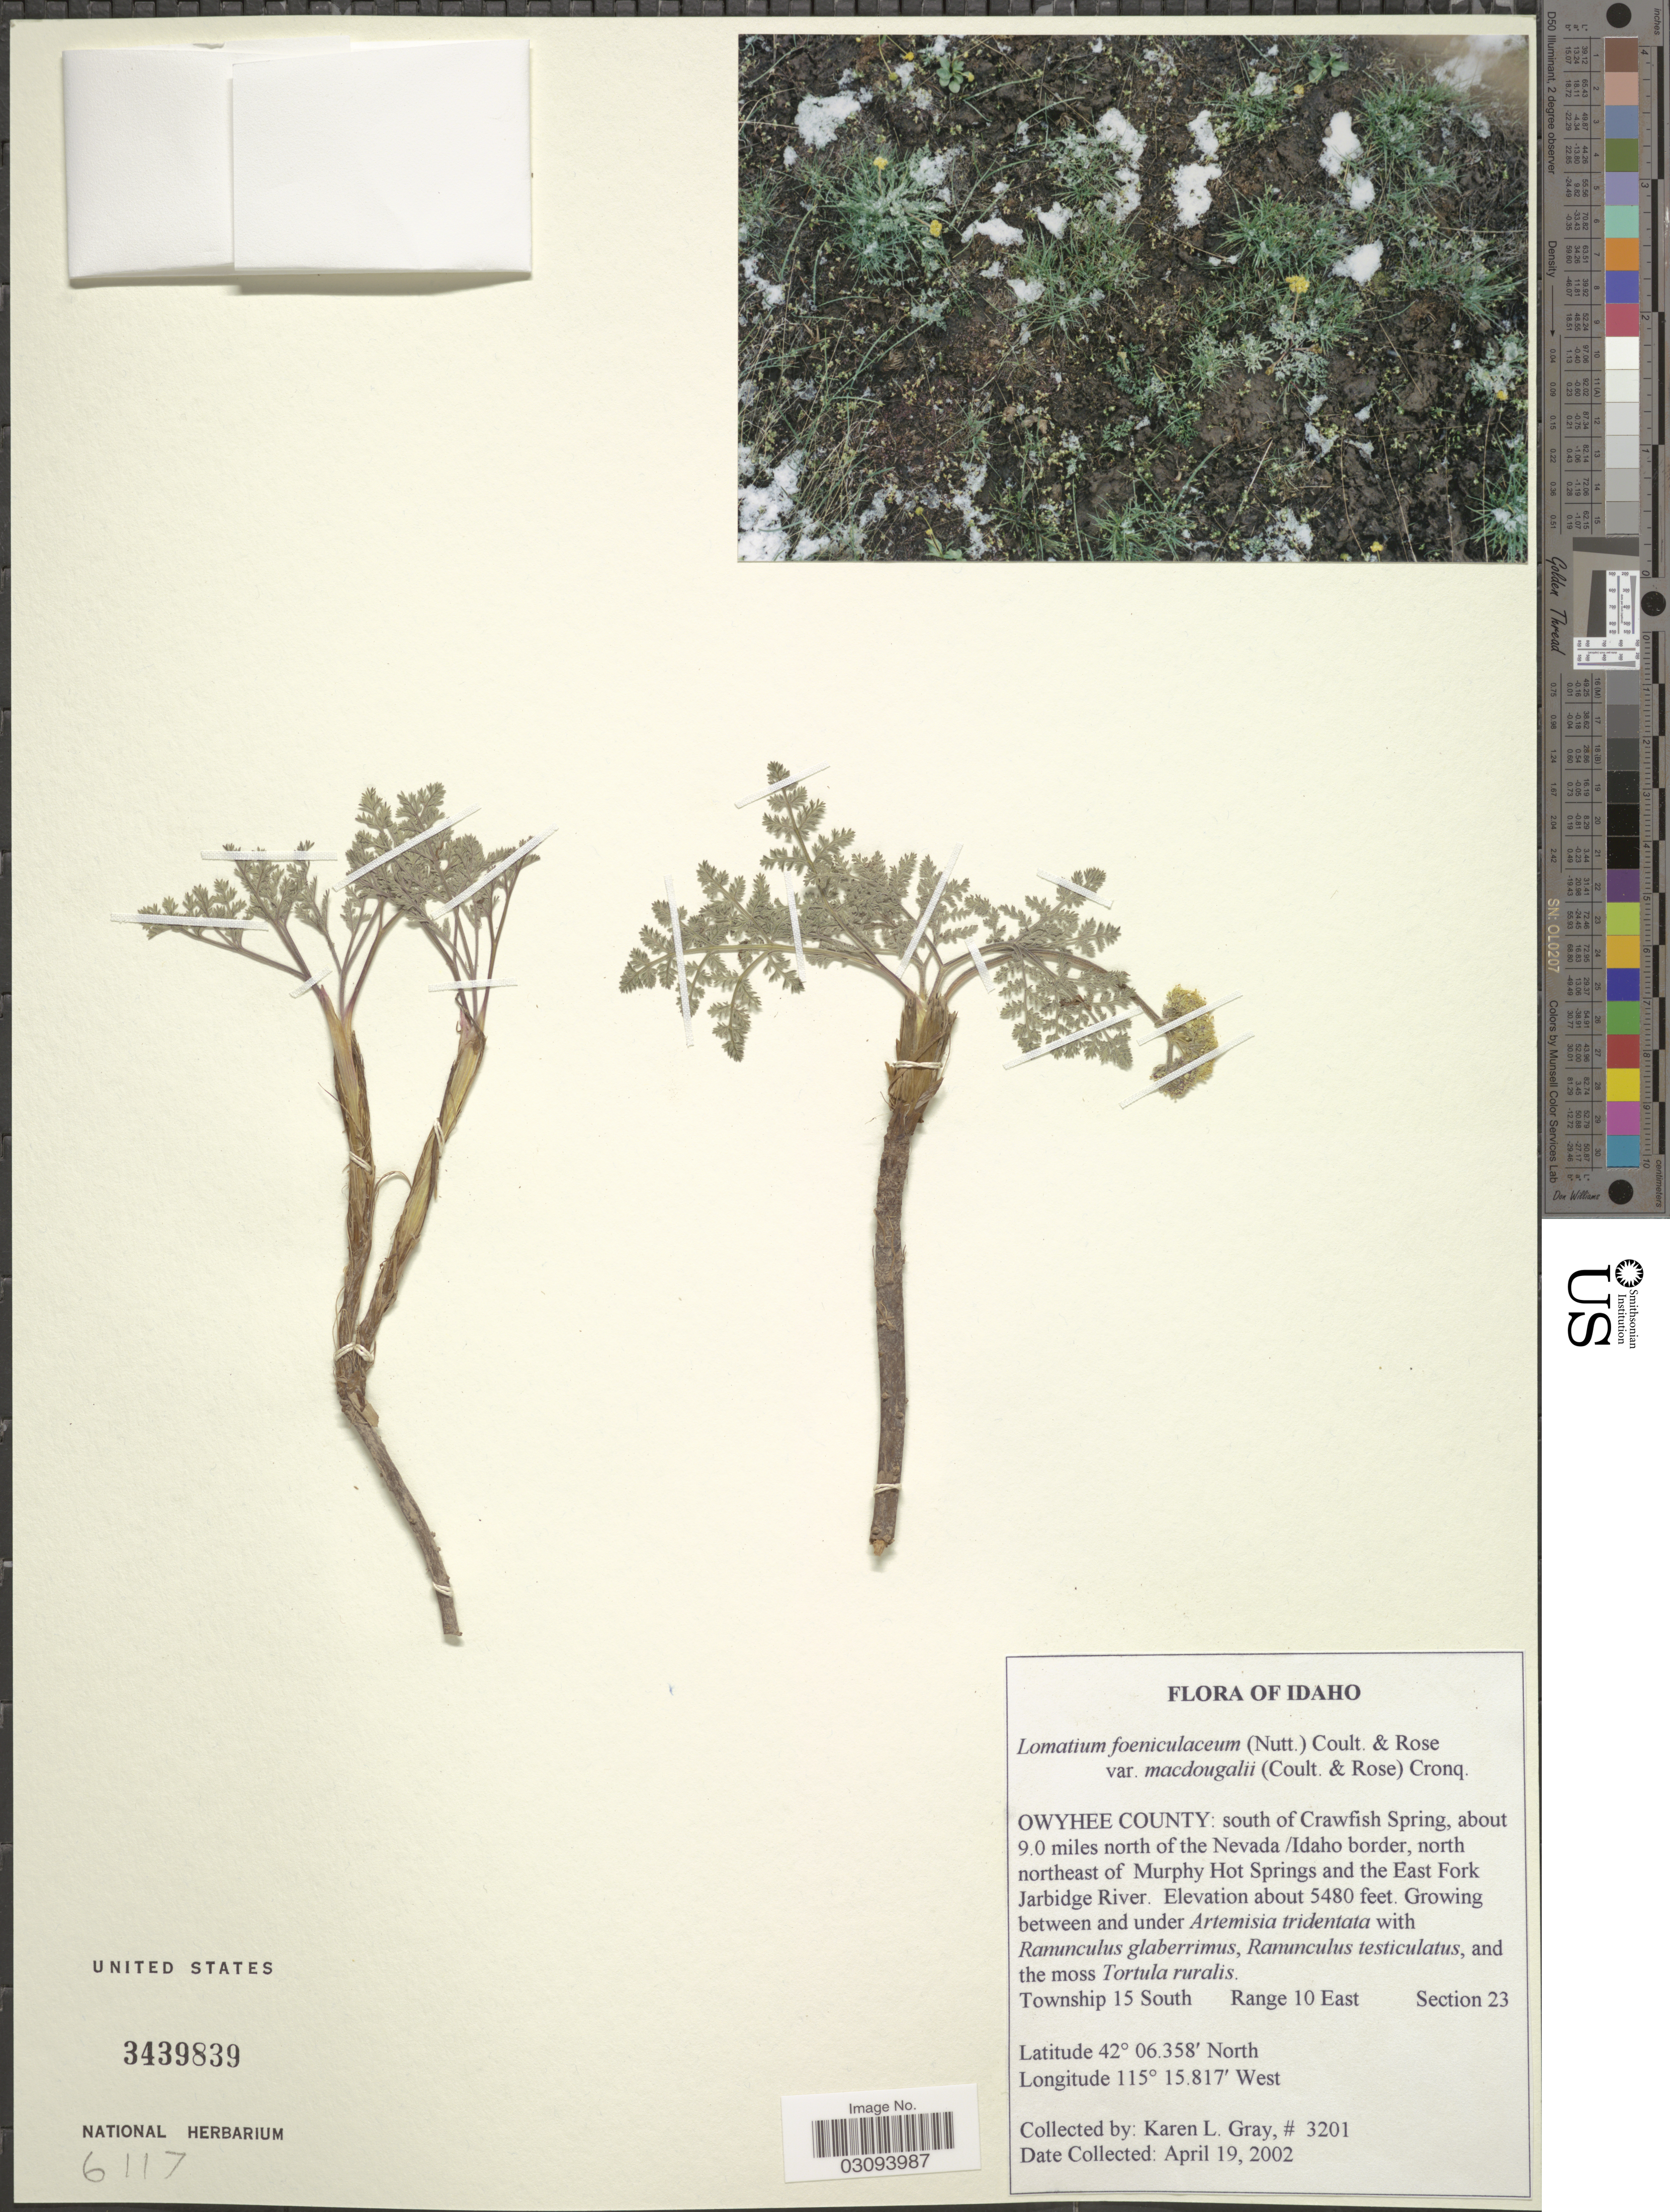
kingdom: Plantae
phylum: Tracheophyta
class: Magnoliopsida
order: Apiales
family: Apiaceae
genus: Lomatium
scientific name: Lomatium foeniculaceum subsp. macdougalii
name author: (J.M. Coult. & Rose) W.L. Theob.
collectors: K. L. Gray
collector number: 3201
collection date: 2002-04-19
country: United States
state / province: Idaho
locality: Owyhee County: south of Crawfish Spring, about 9.0 miles north of the Nevada/Idaho border, north northeast of Murphy Hot Springs and the East Fork Jarbidge River. Township 15 South Range 10 East Section 23.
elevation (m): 1670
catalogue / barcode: US 3439839